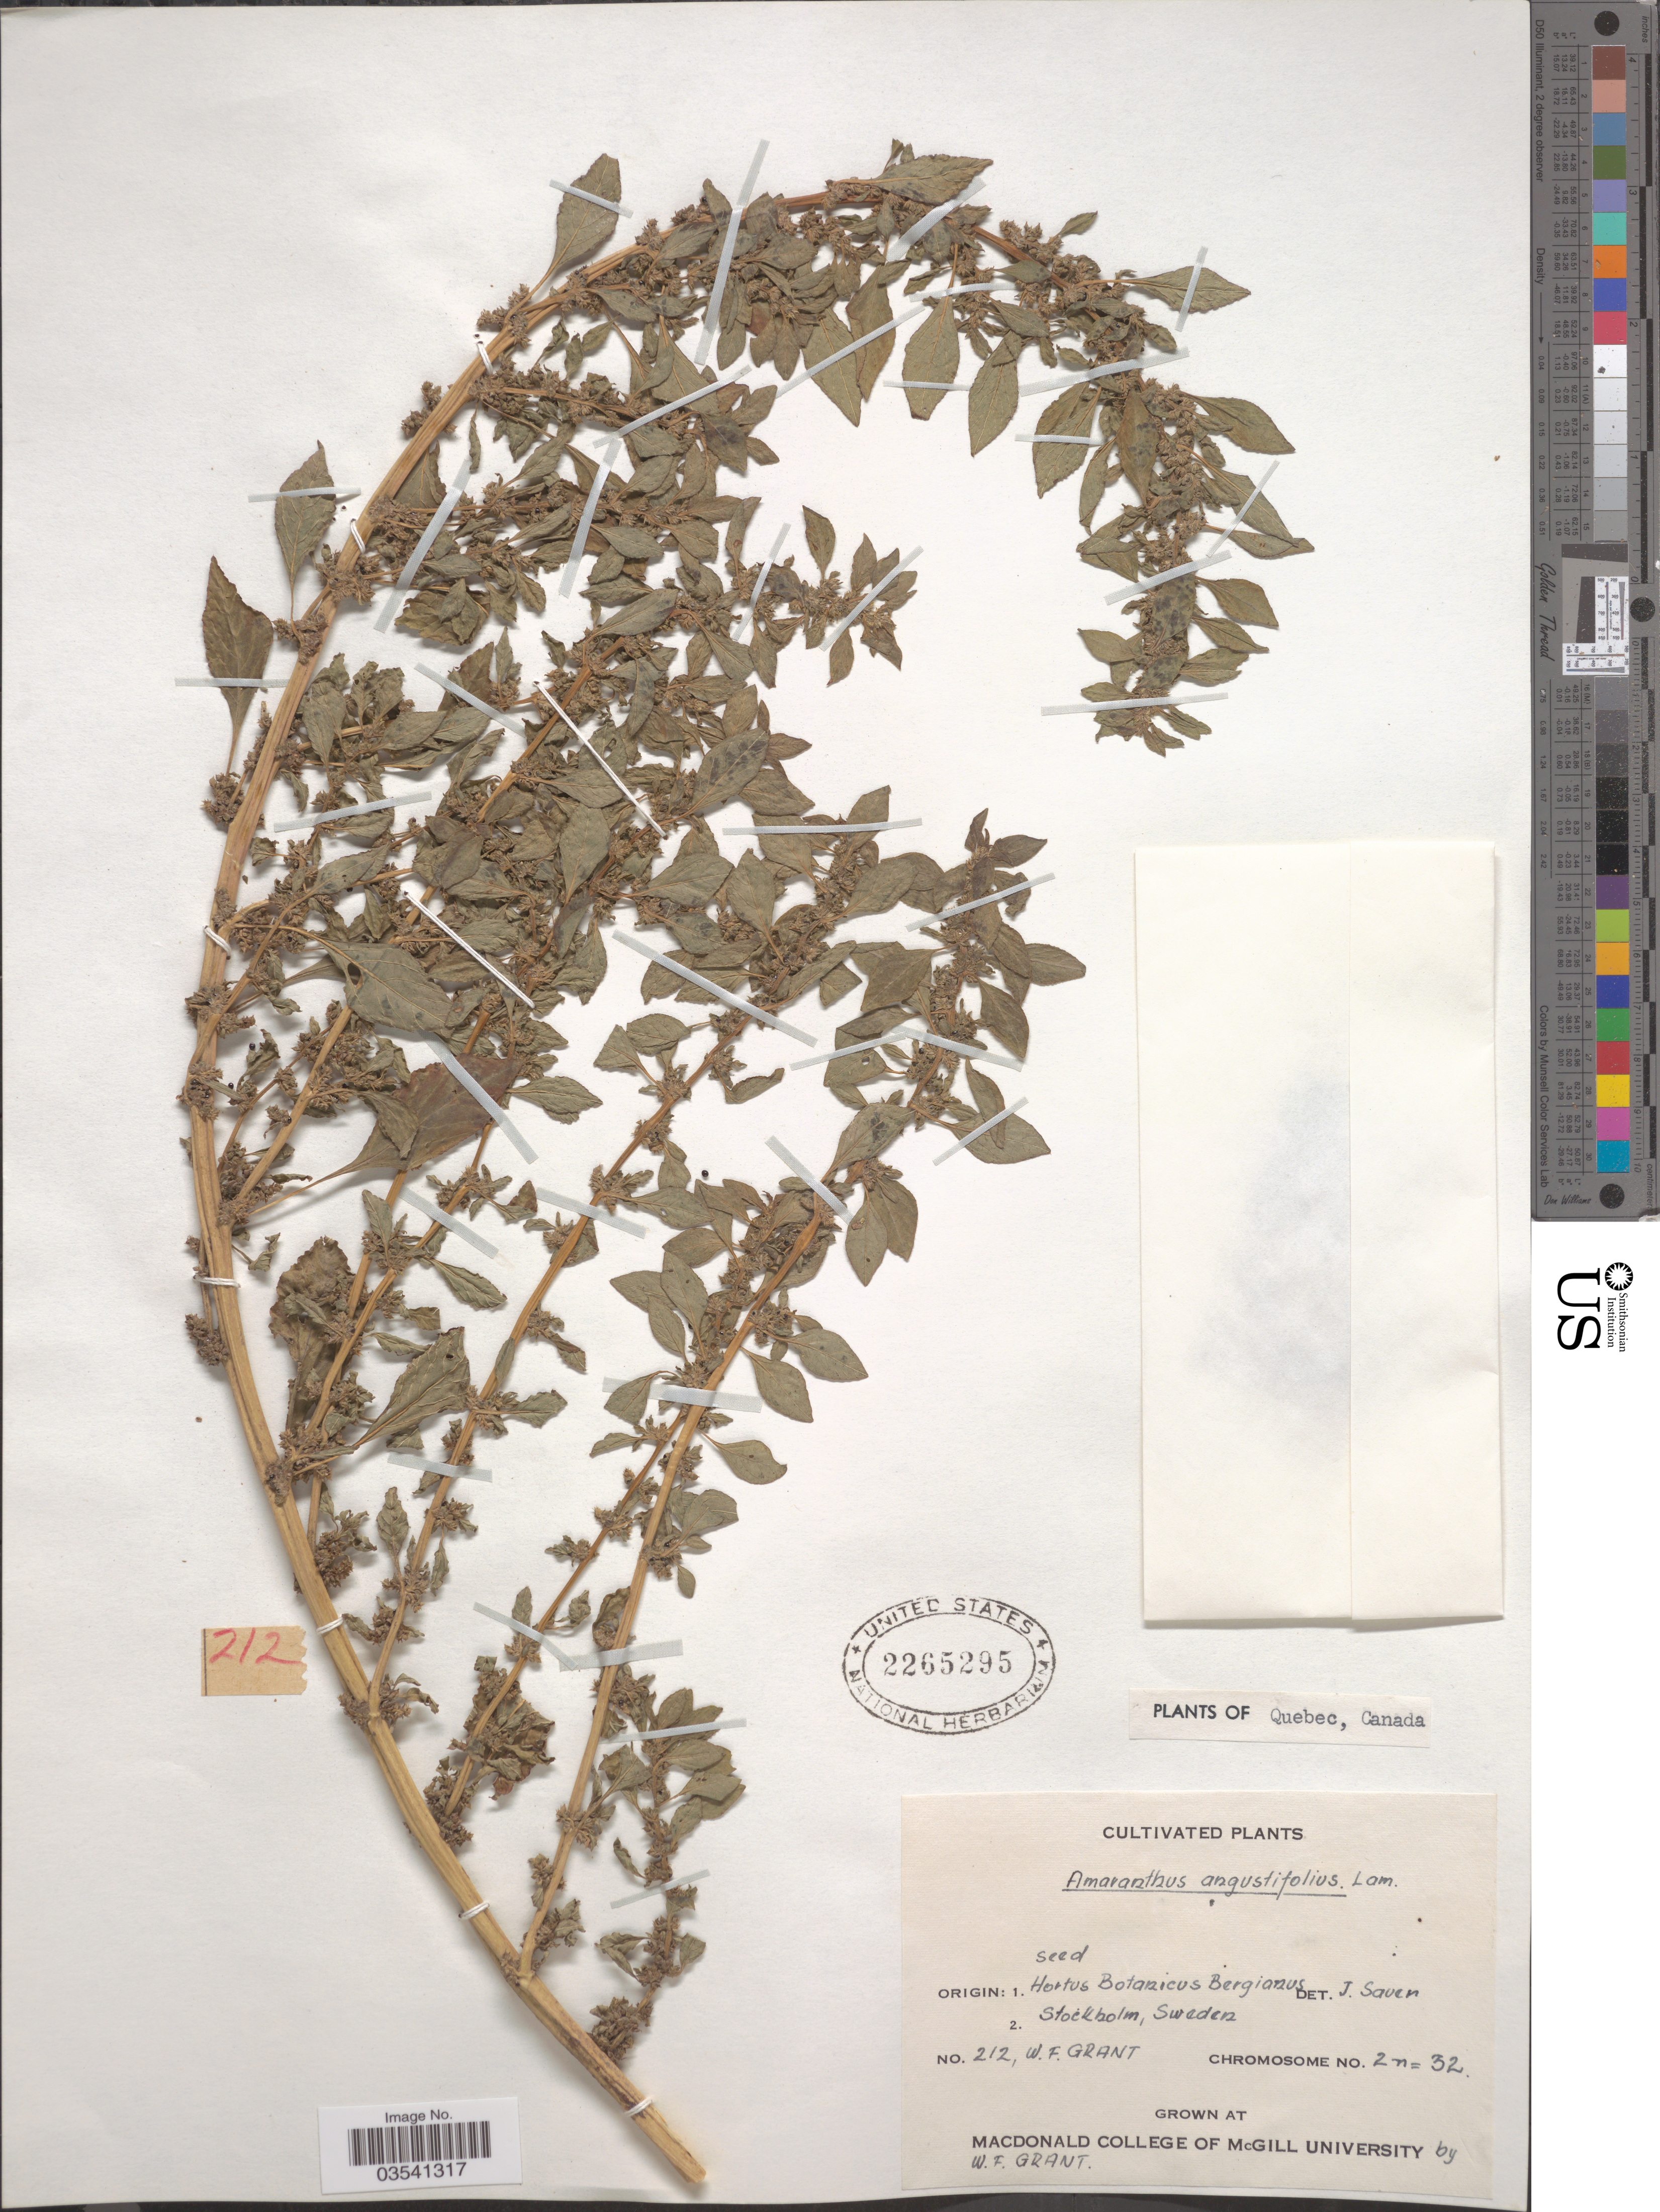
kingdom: Plantae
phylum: Tracheophyta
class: Magnoliopsida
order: Caryophyllales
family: Amaranthaceae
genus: Amaranthus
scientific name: Amaranthus angustifolius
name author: M. Bieb. ex Willd.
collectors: W. Grant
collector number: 212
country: Canada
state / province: Quebec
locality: Grown at MacDonald College of McGill University.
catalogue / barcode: US 2265295